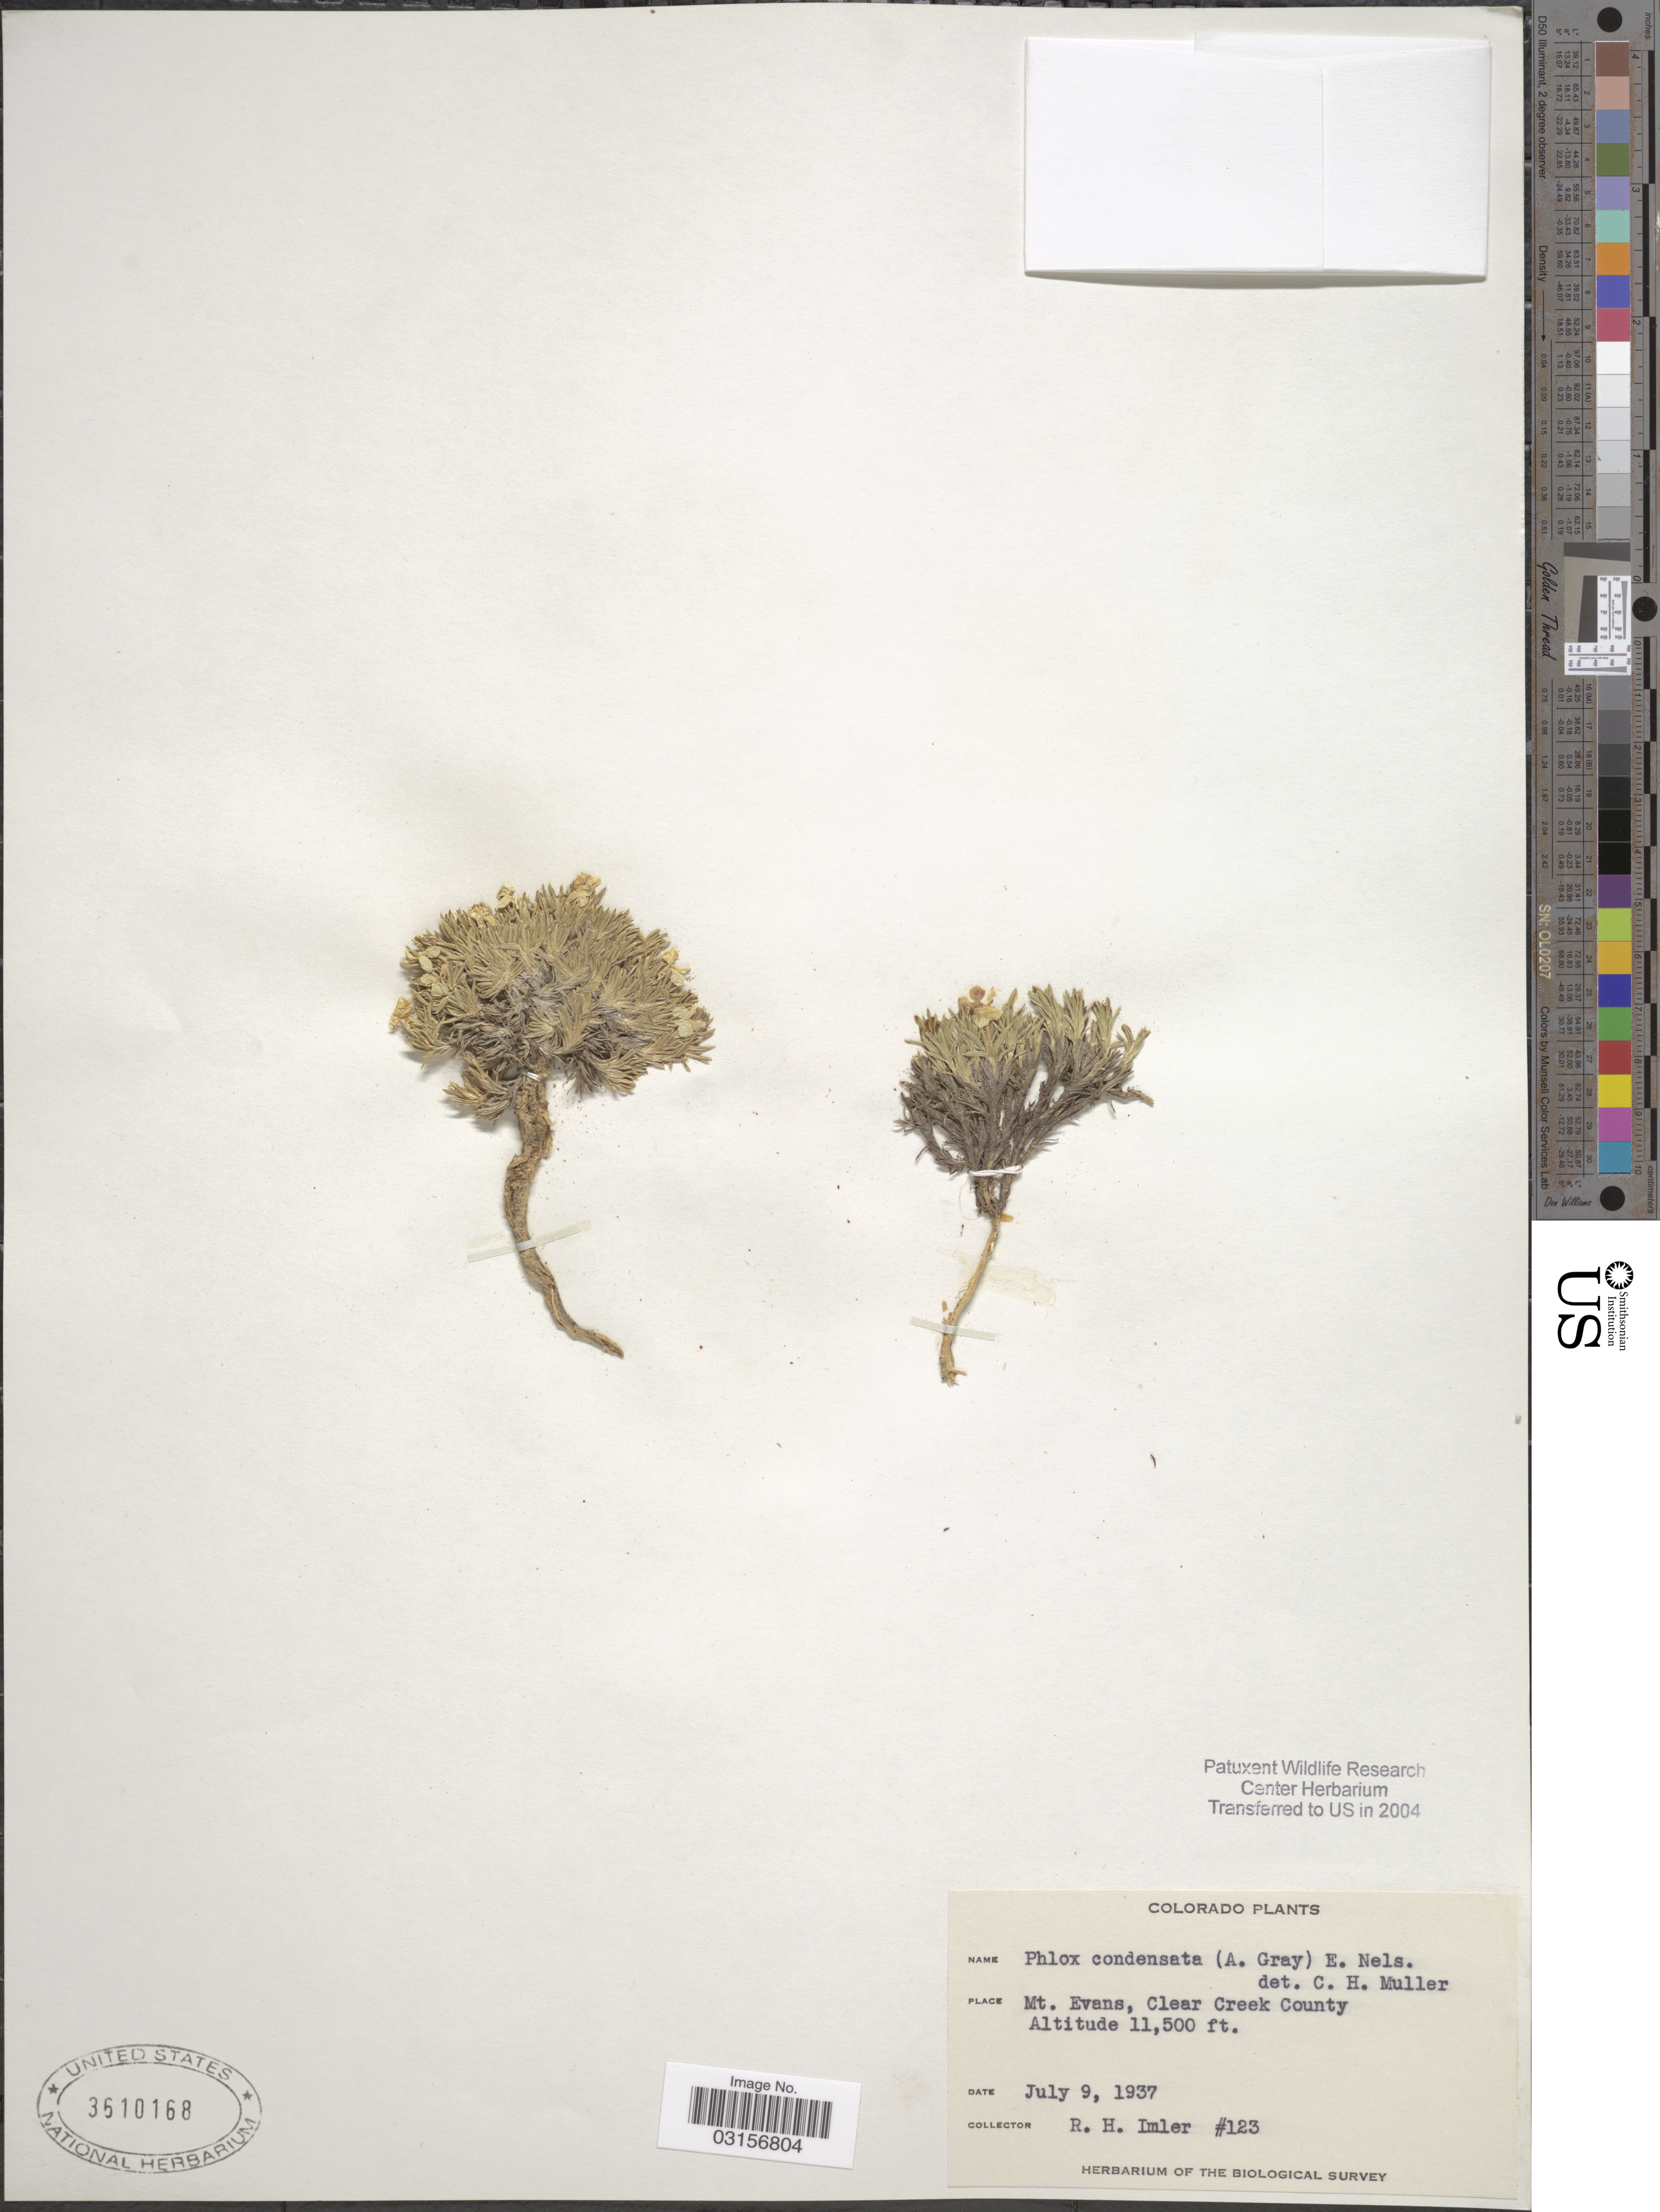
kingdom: Plantae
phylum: Tracheophyta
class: Magnoliopsida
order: Ericales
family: Polemoniaceae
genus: Phlox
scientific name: Phlox condensata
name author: (A. Gray) E.E. Nelson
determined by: Mayfield, M. H.; Ferguson, C. J.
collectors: R. Imler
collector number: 123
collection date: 1937-07-09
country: United States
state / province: Colorado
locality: Mt. Evans of Clear Creek County.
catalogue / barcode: US 3610168